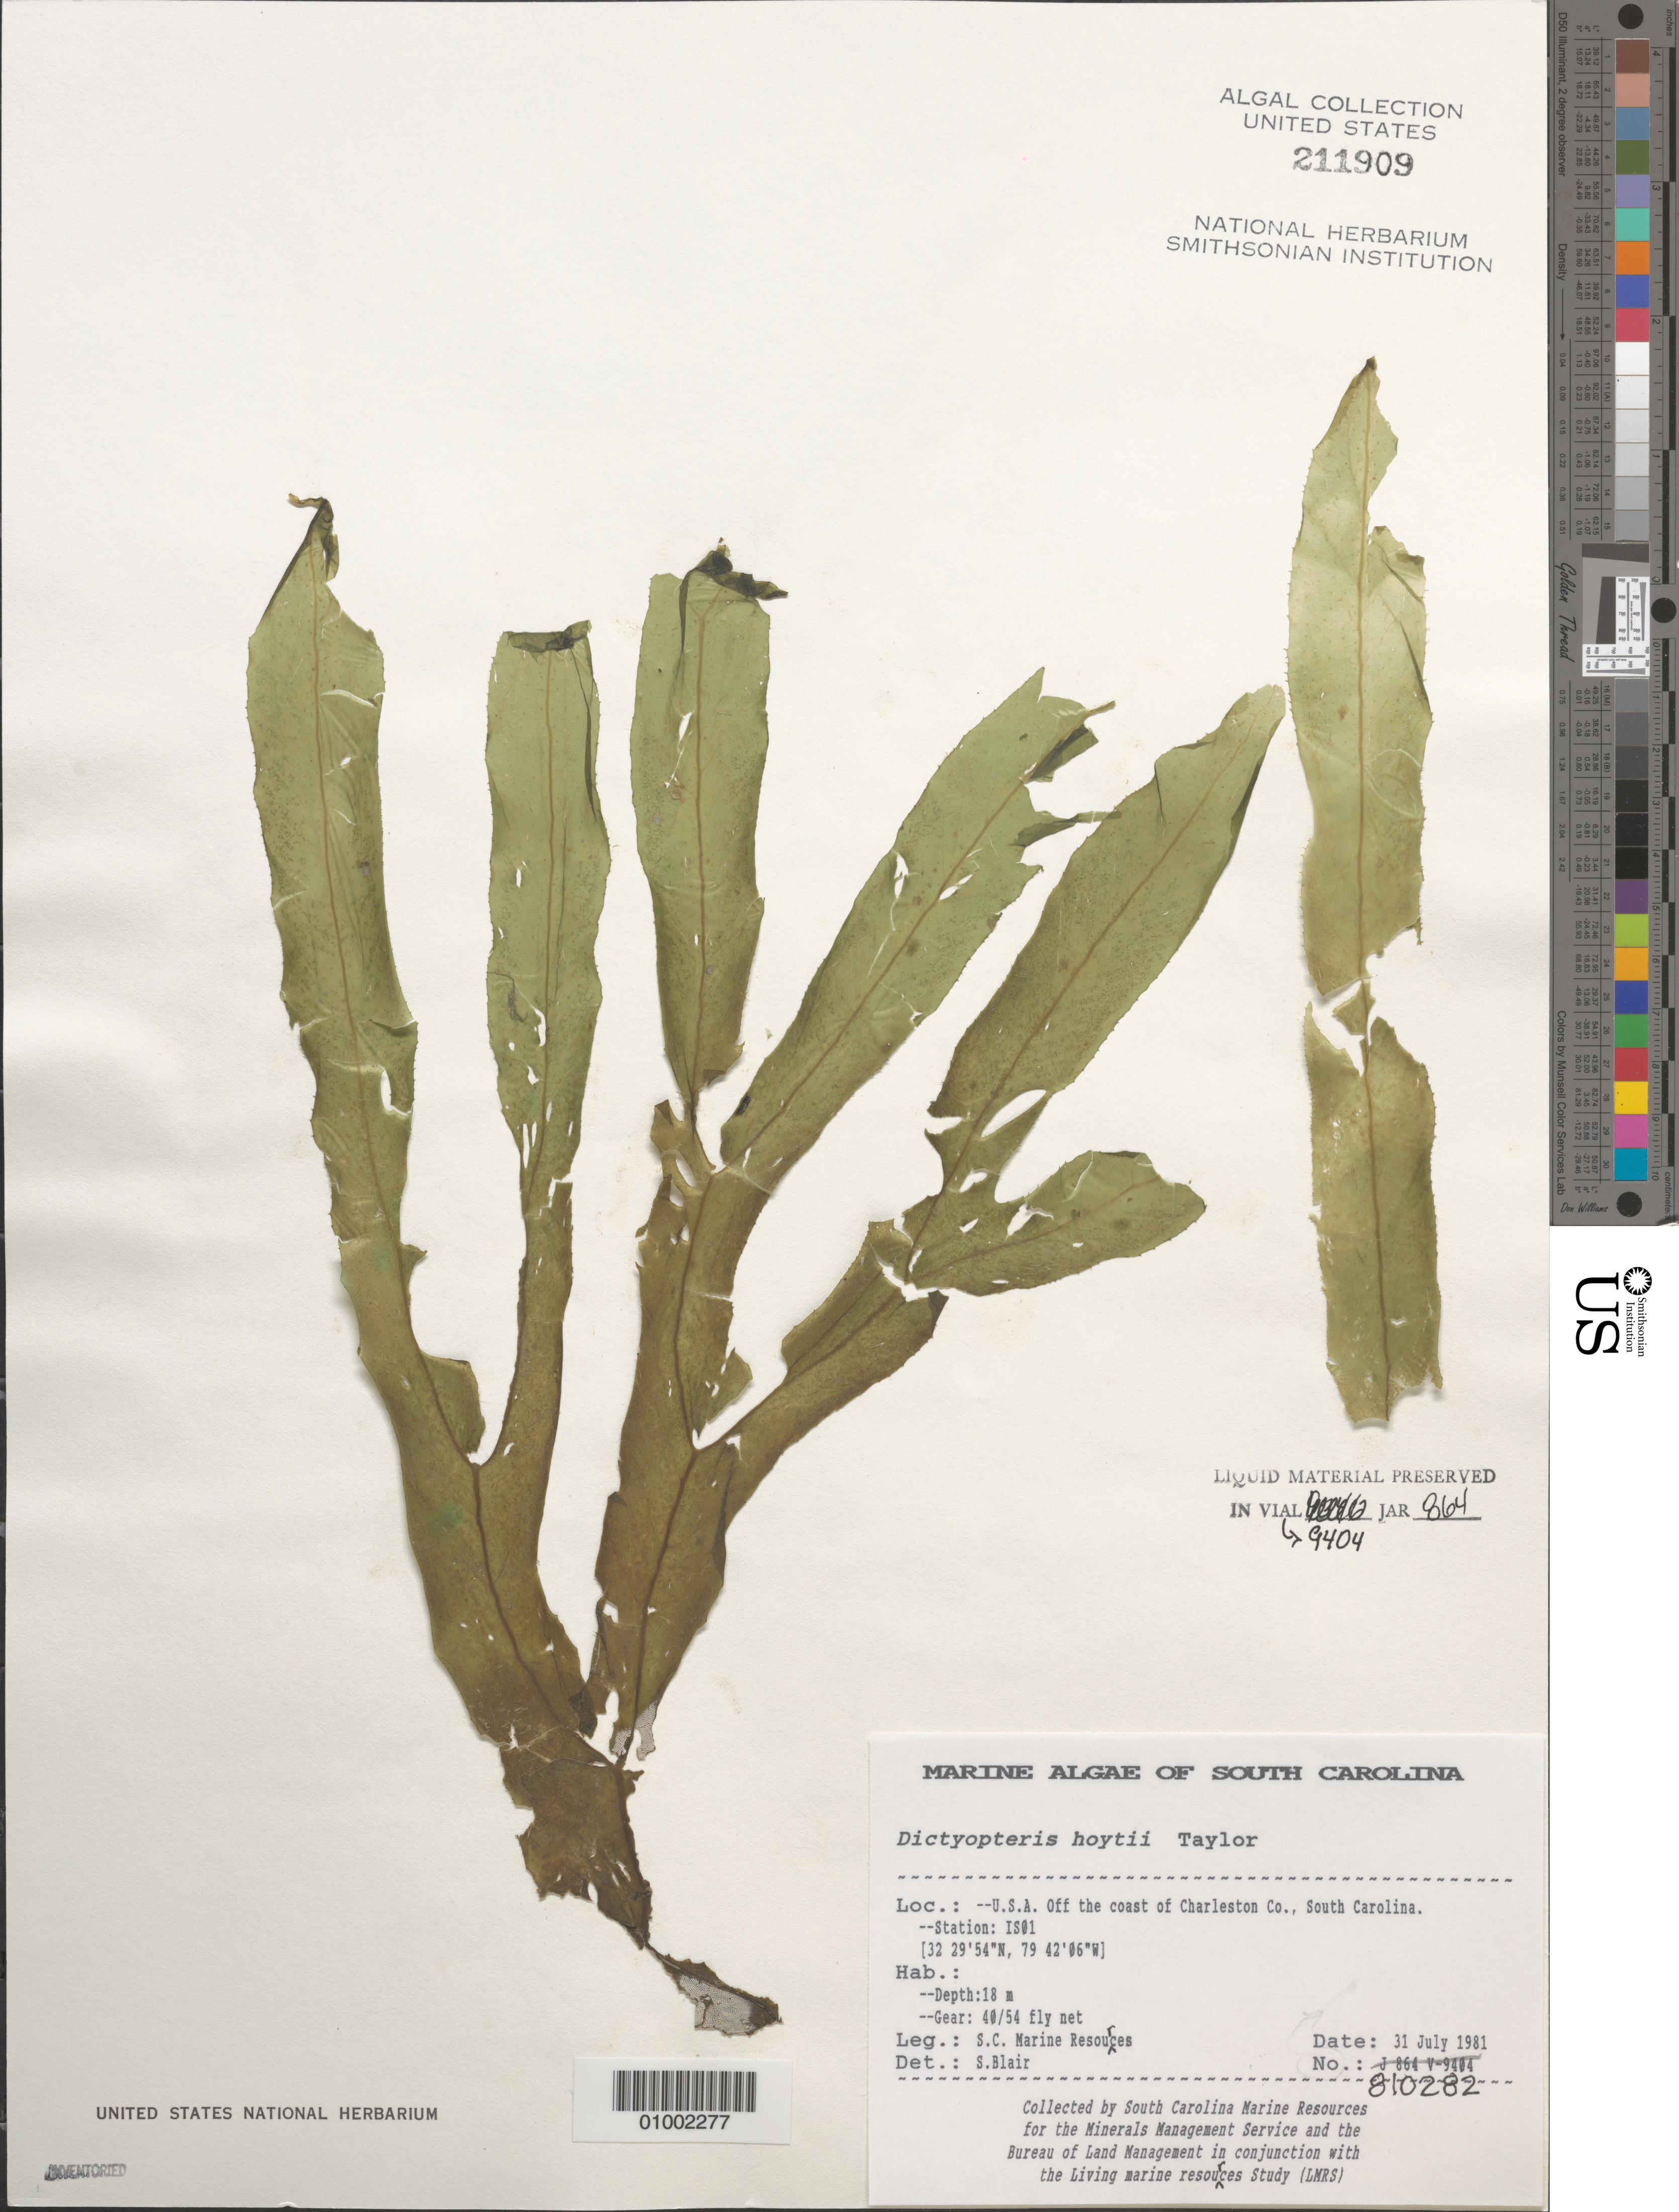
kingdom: Chromista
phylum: Ochrophyta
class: Phaeophyceae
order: Dictyotales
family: Dictyotaceae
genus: Dictyopteris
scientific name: Dictyopteris hoytii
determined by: Blair, S. M.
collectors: South Carolina Marine Resources for BLM/MMS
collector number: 810282 (Station IS01)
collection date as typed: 31 Jul 1981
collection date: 1981-07-31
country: United States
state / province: South Carolina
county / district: Charleston County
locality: Off coast of Charleston County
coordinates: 32 29'54"N, 79 42'06"W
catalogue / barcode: US 211909